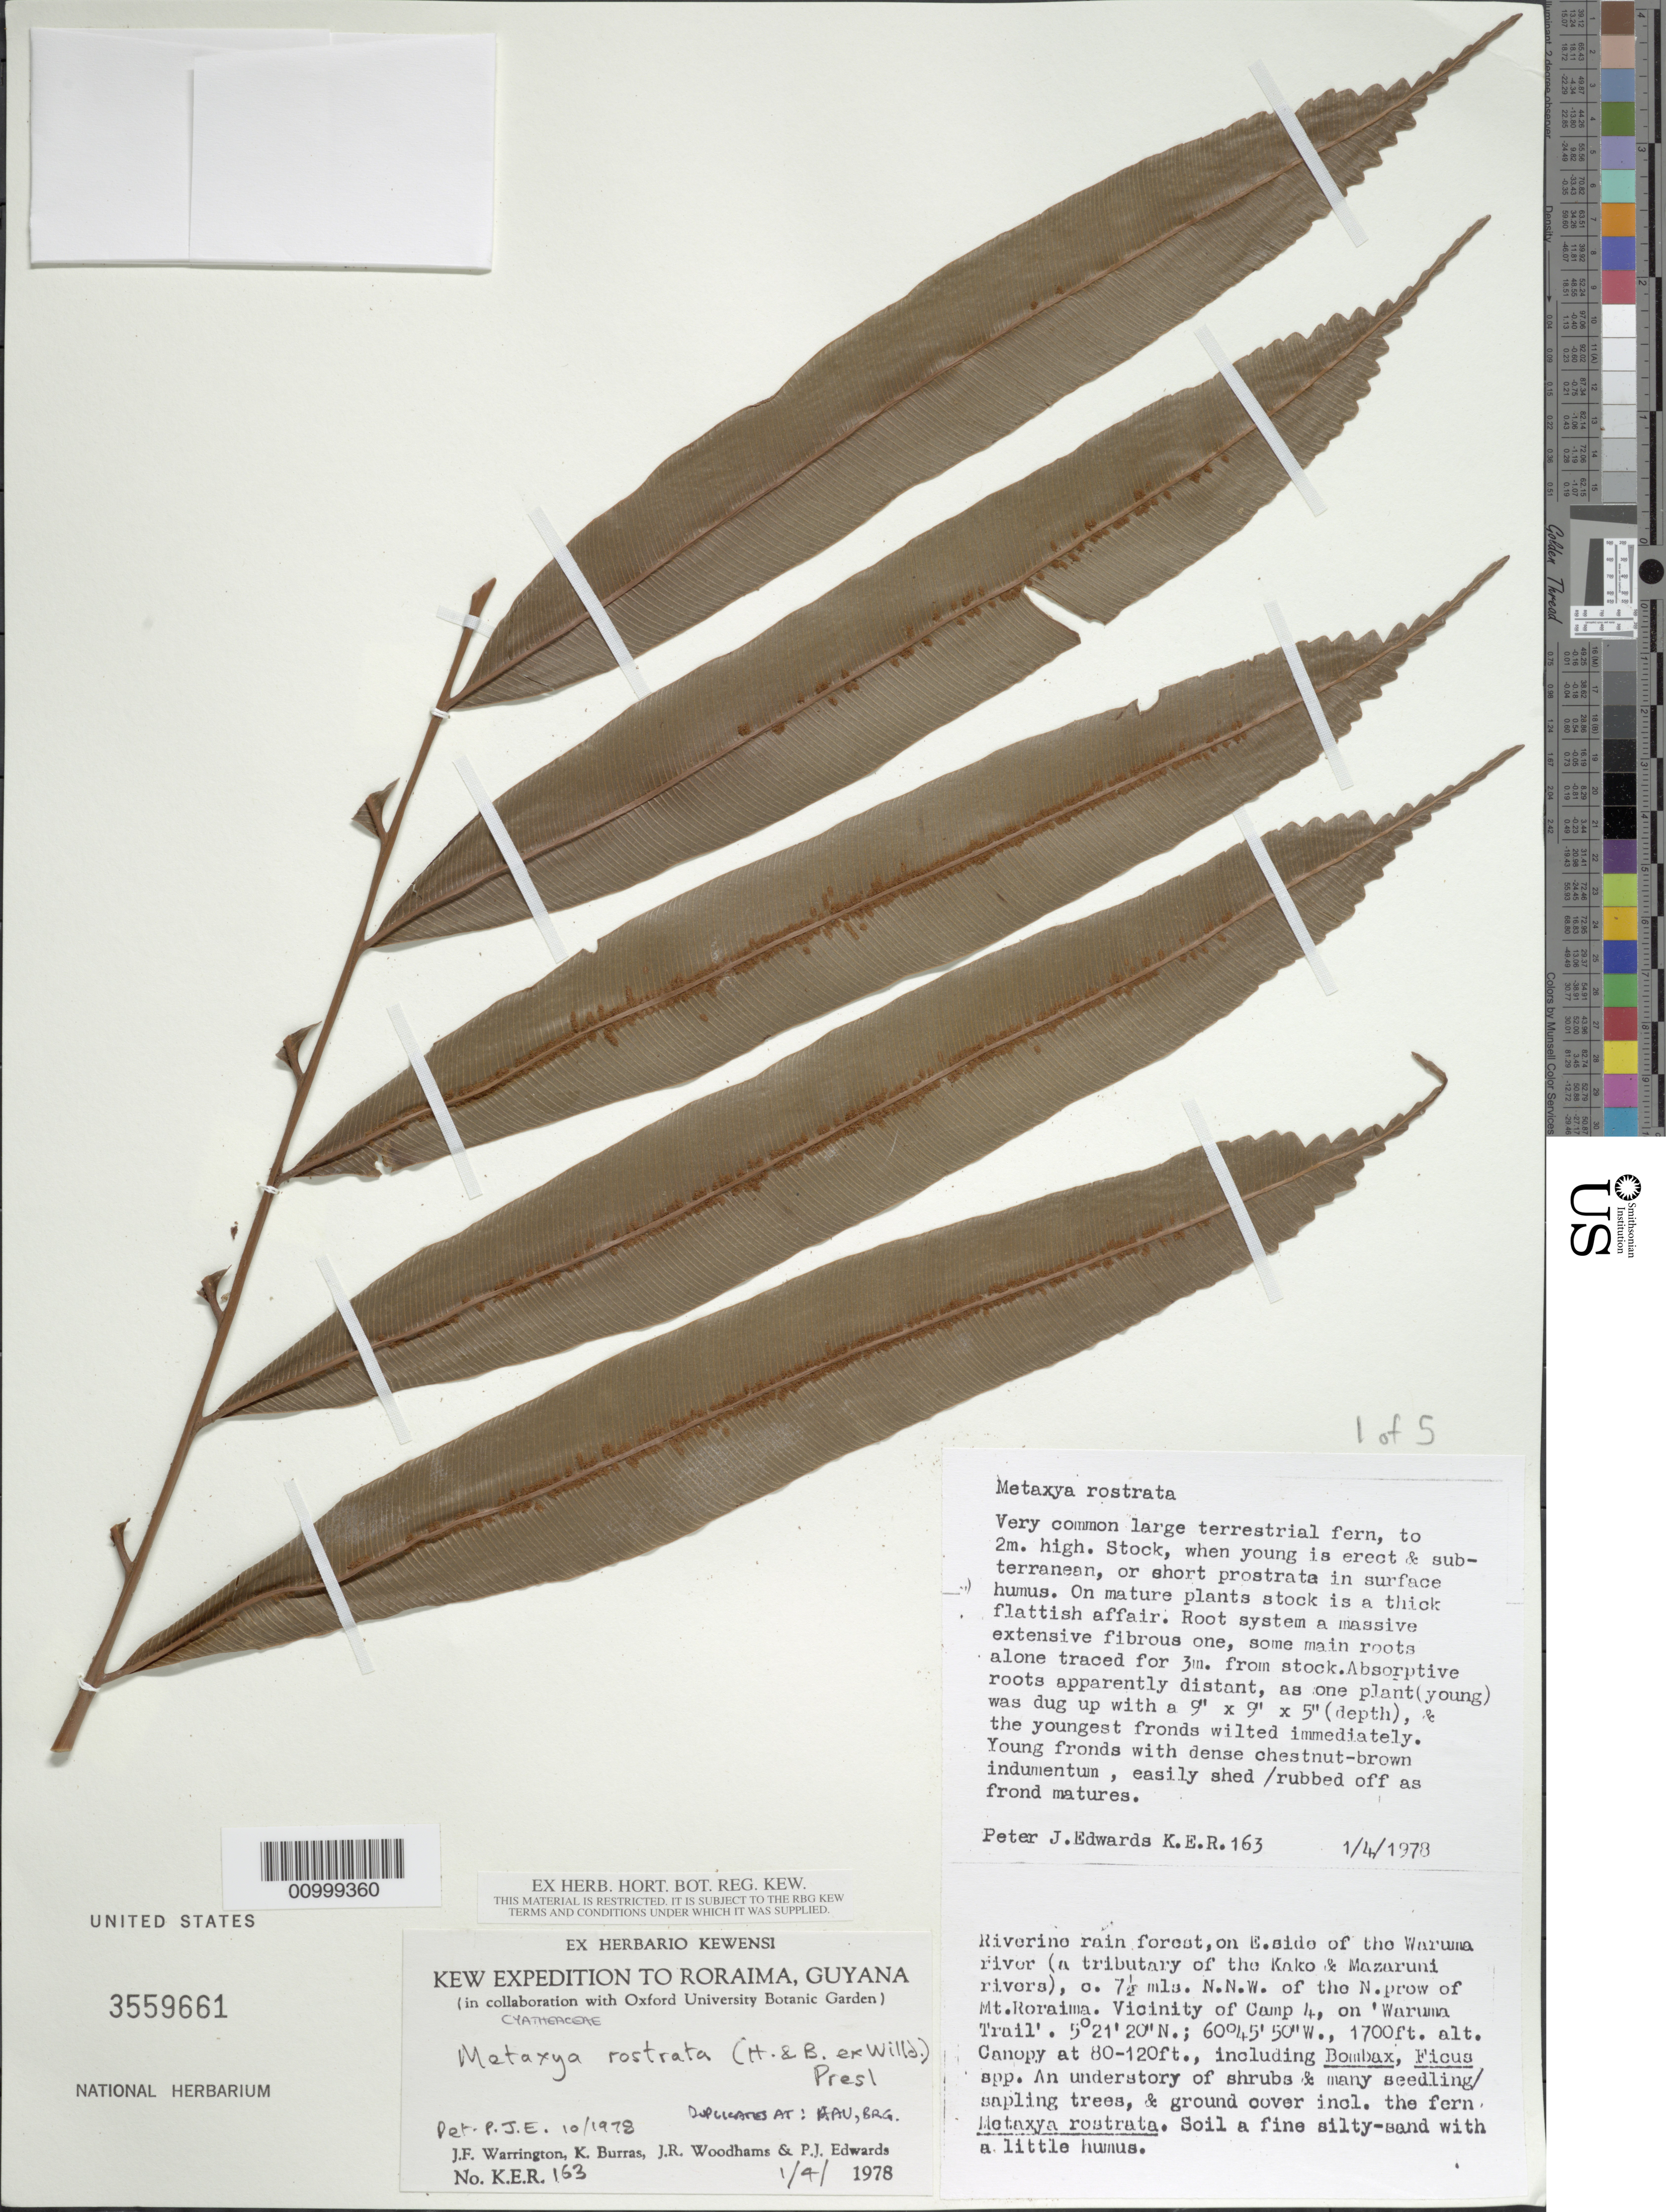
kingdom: Plantae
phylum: Tracheophyta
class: Polypodiopsida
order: Cyatheales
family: Metaxyaceae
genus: Metaxya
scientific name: Metaxya rostrata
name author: (Kunth) C. Presl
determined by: Edwards, P. J.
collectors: P. Edwards, J. Warrington, K. Burras & J. Woodhams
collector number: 163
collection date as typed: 4-Jan-78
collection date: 1978-01-04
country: Guyana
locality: Roraima, E side of the Waruma river (trib. Of the Kako & Mazaruni R.), c 7.5 m NNW of the N prow of Mt. Roraima; vic of camp 4, on 'Waruma Trail'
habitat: Riverine rain forest. Canopy at 80-120ft, including Bombax, Ficus spp.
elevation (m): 518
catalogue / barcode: US 3559661